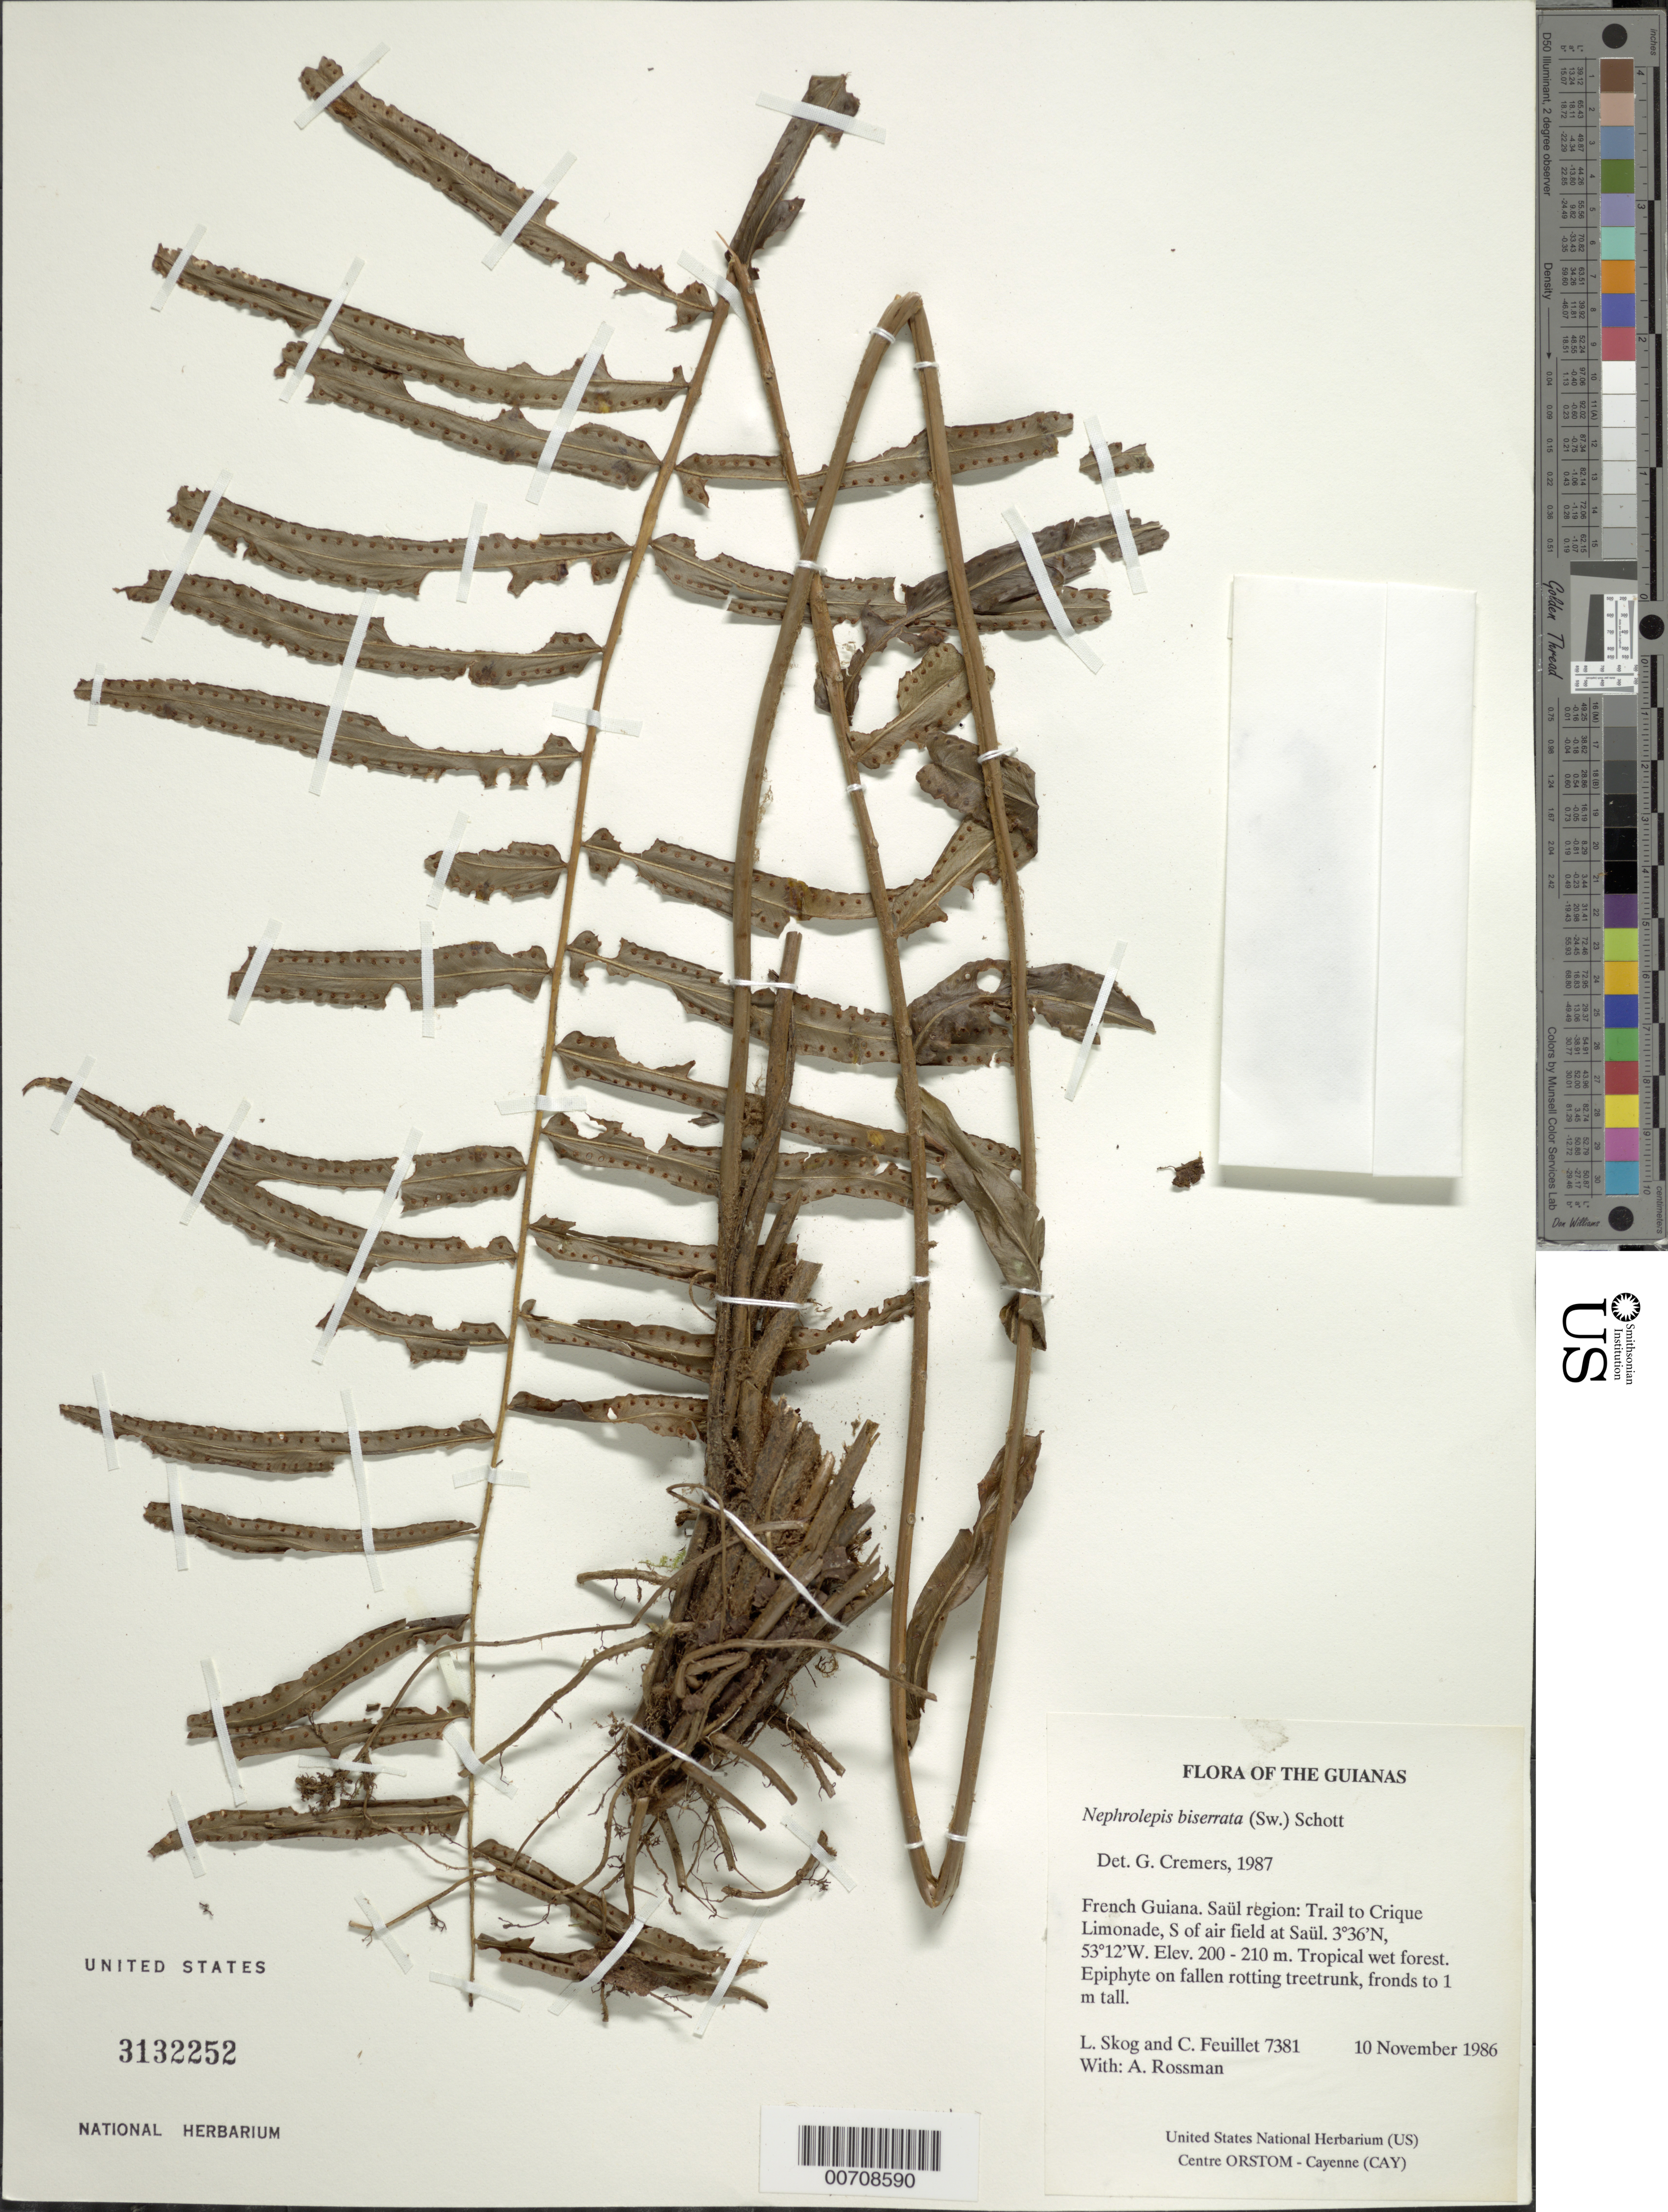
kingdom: Plantae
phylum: Tracheophyta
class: Polypodiopsida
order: Polypodiales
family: Nephrolepidaceae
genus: Nephrolepis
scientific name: Nephrolepis biserrata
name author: (Sw.) Schott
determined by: Cremers, Georges A.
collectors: L. E. Skog, C. Feuillet & A. Rossman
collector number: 7381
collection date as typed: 10 November 1986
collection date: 1986-11-10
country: French Guiana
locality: Saül, S of air field. Trail to Crique Limonade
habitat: Tropical wet forest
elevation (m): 200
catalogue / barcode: US 3132252